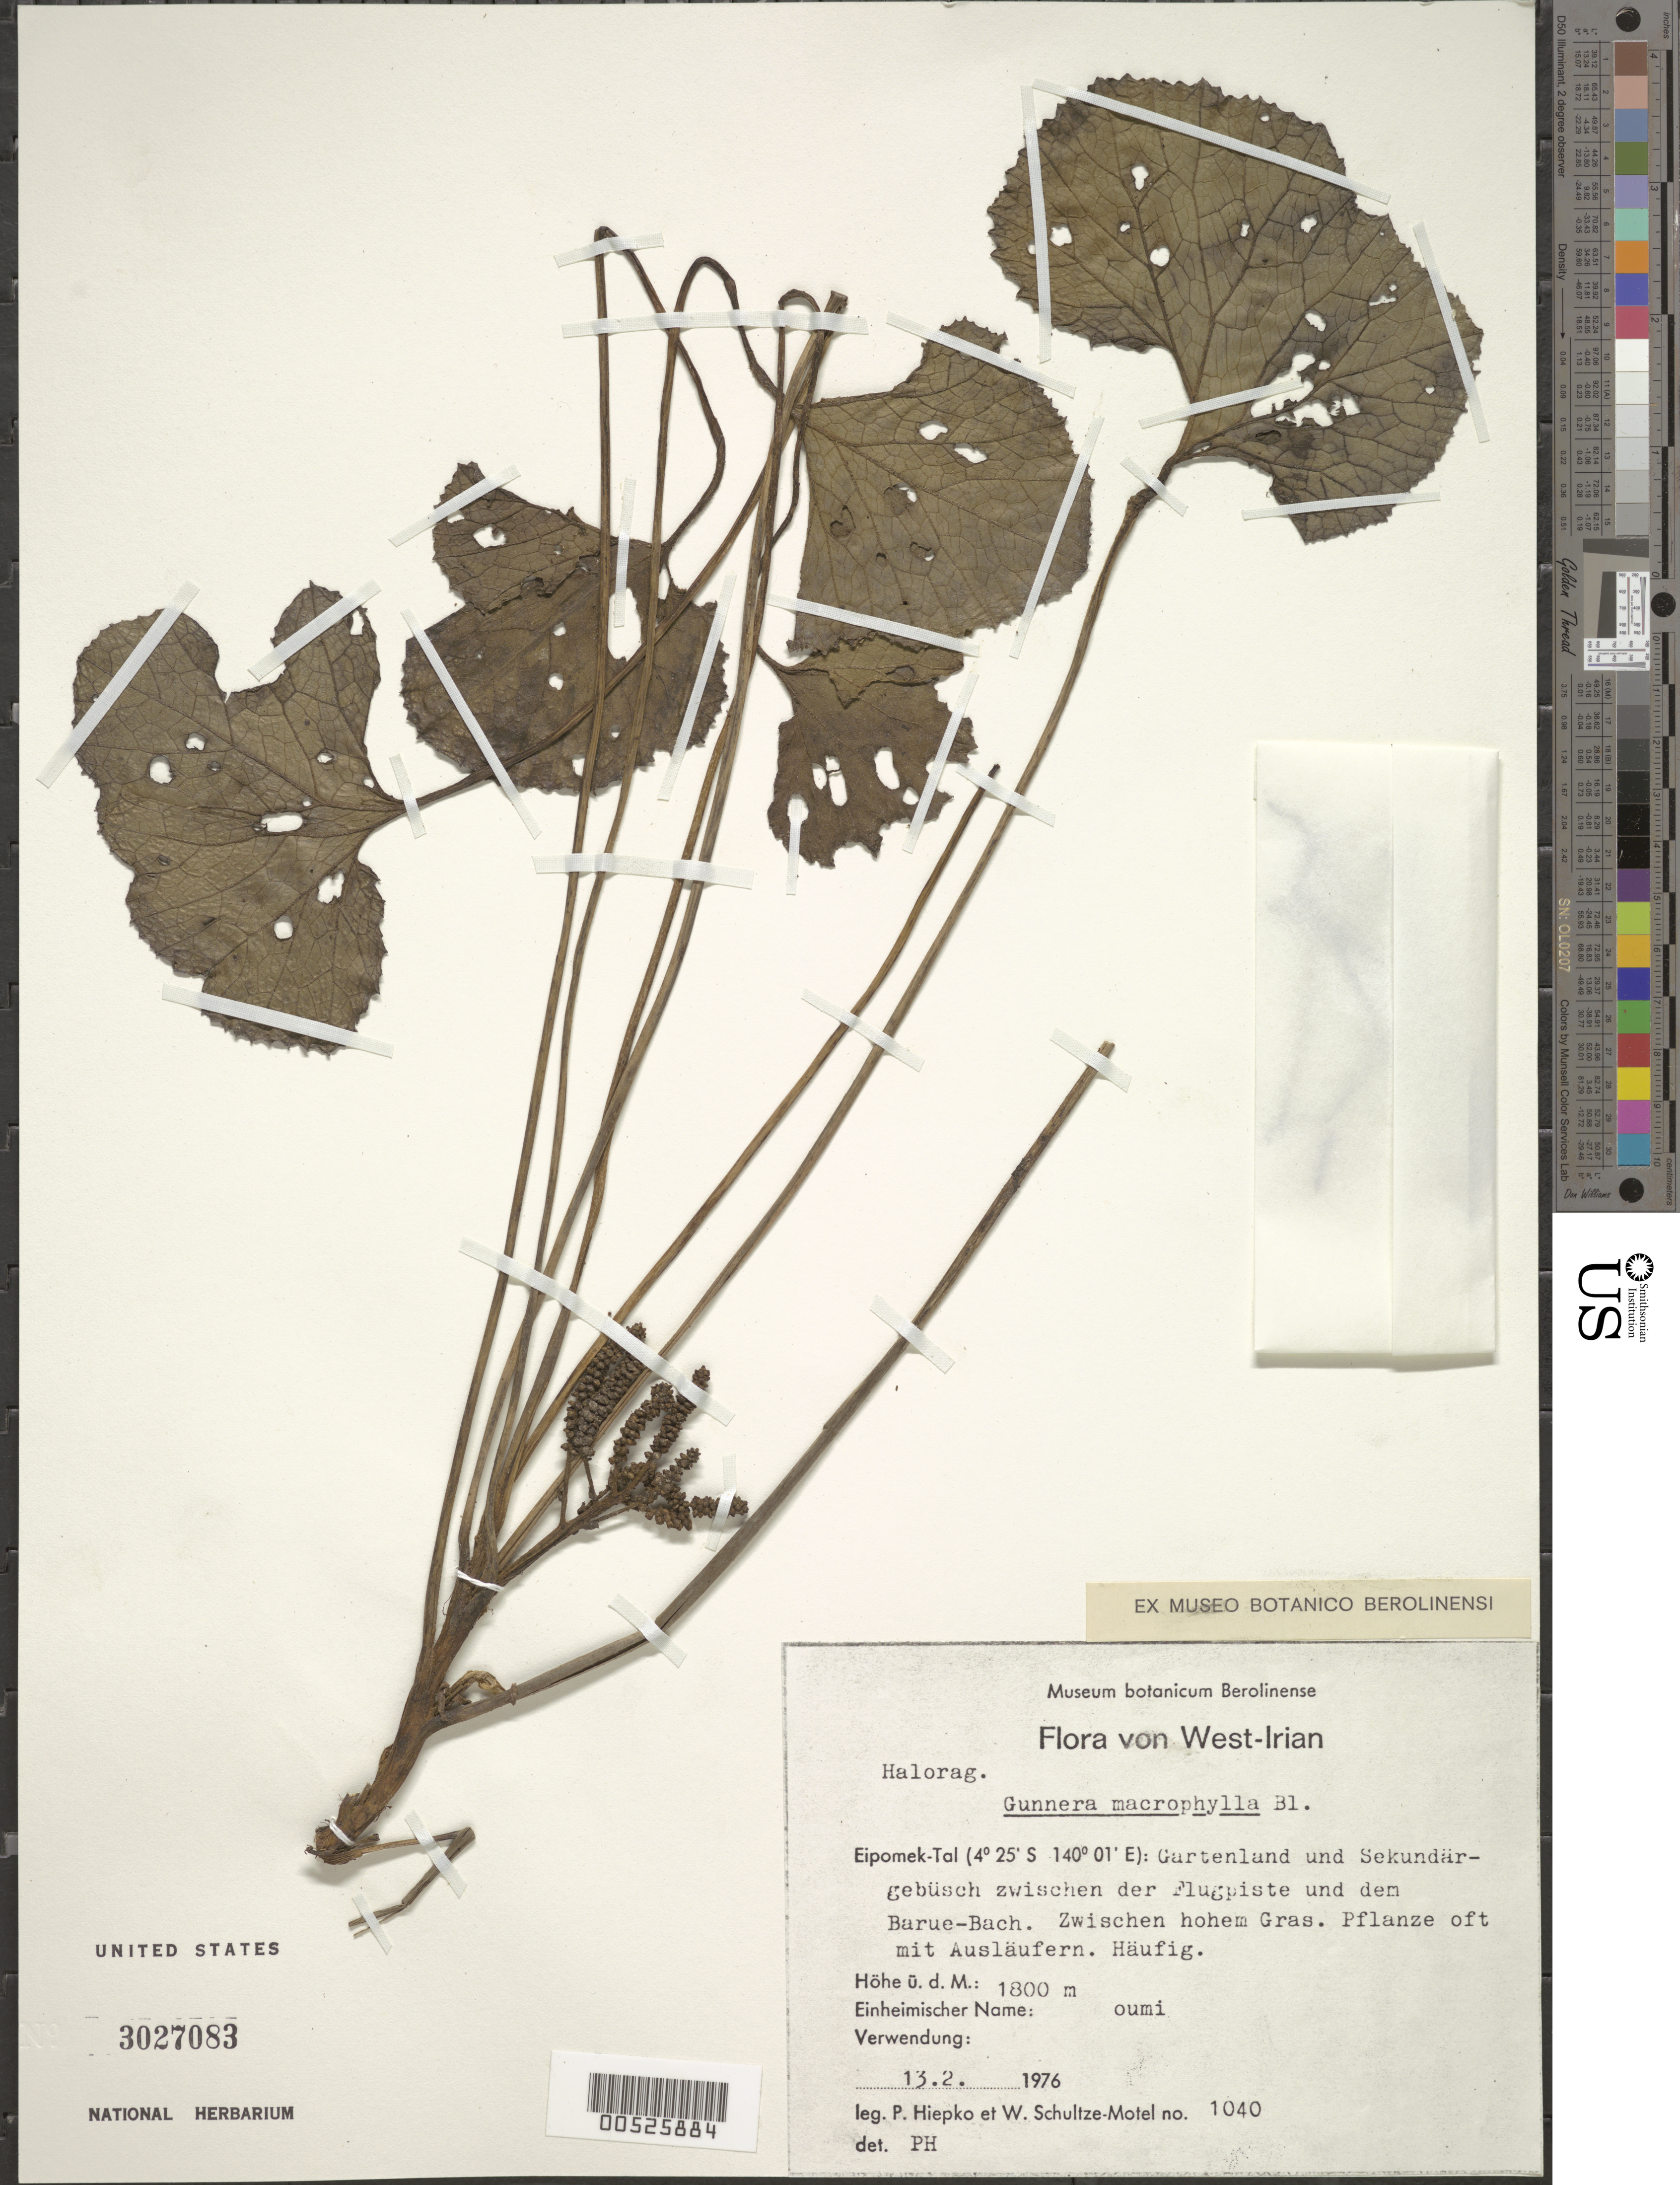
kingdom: Plantae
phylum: Tracheophyta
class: Magnoliopsida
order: Gunnerales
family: Gunneraceae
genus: Gunnera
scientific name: Gunnera macrophylla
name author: Blume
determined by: Hiepko, P. H.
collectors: P. H. Hiepko & W. Schultze-Motel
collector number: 1040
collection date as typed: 13 Feb 1976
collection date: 1976-02-13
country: Indonesia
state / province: Papua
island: New Guinea Island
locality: Eipomek-Tal. [Province: Irian Barat = Irian Jaya.]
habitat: Gartenland und Sekundärgebüsch zwischen der Flugpiste und dem Barus-Bach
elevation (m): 1800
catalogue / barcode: US 3027083